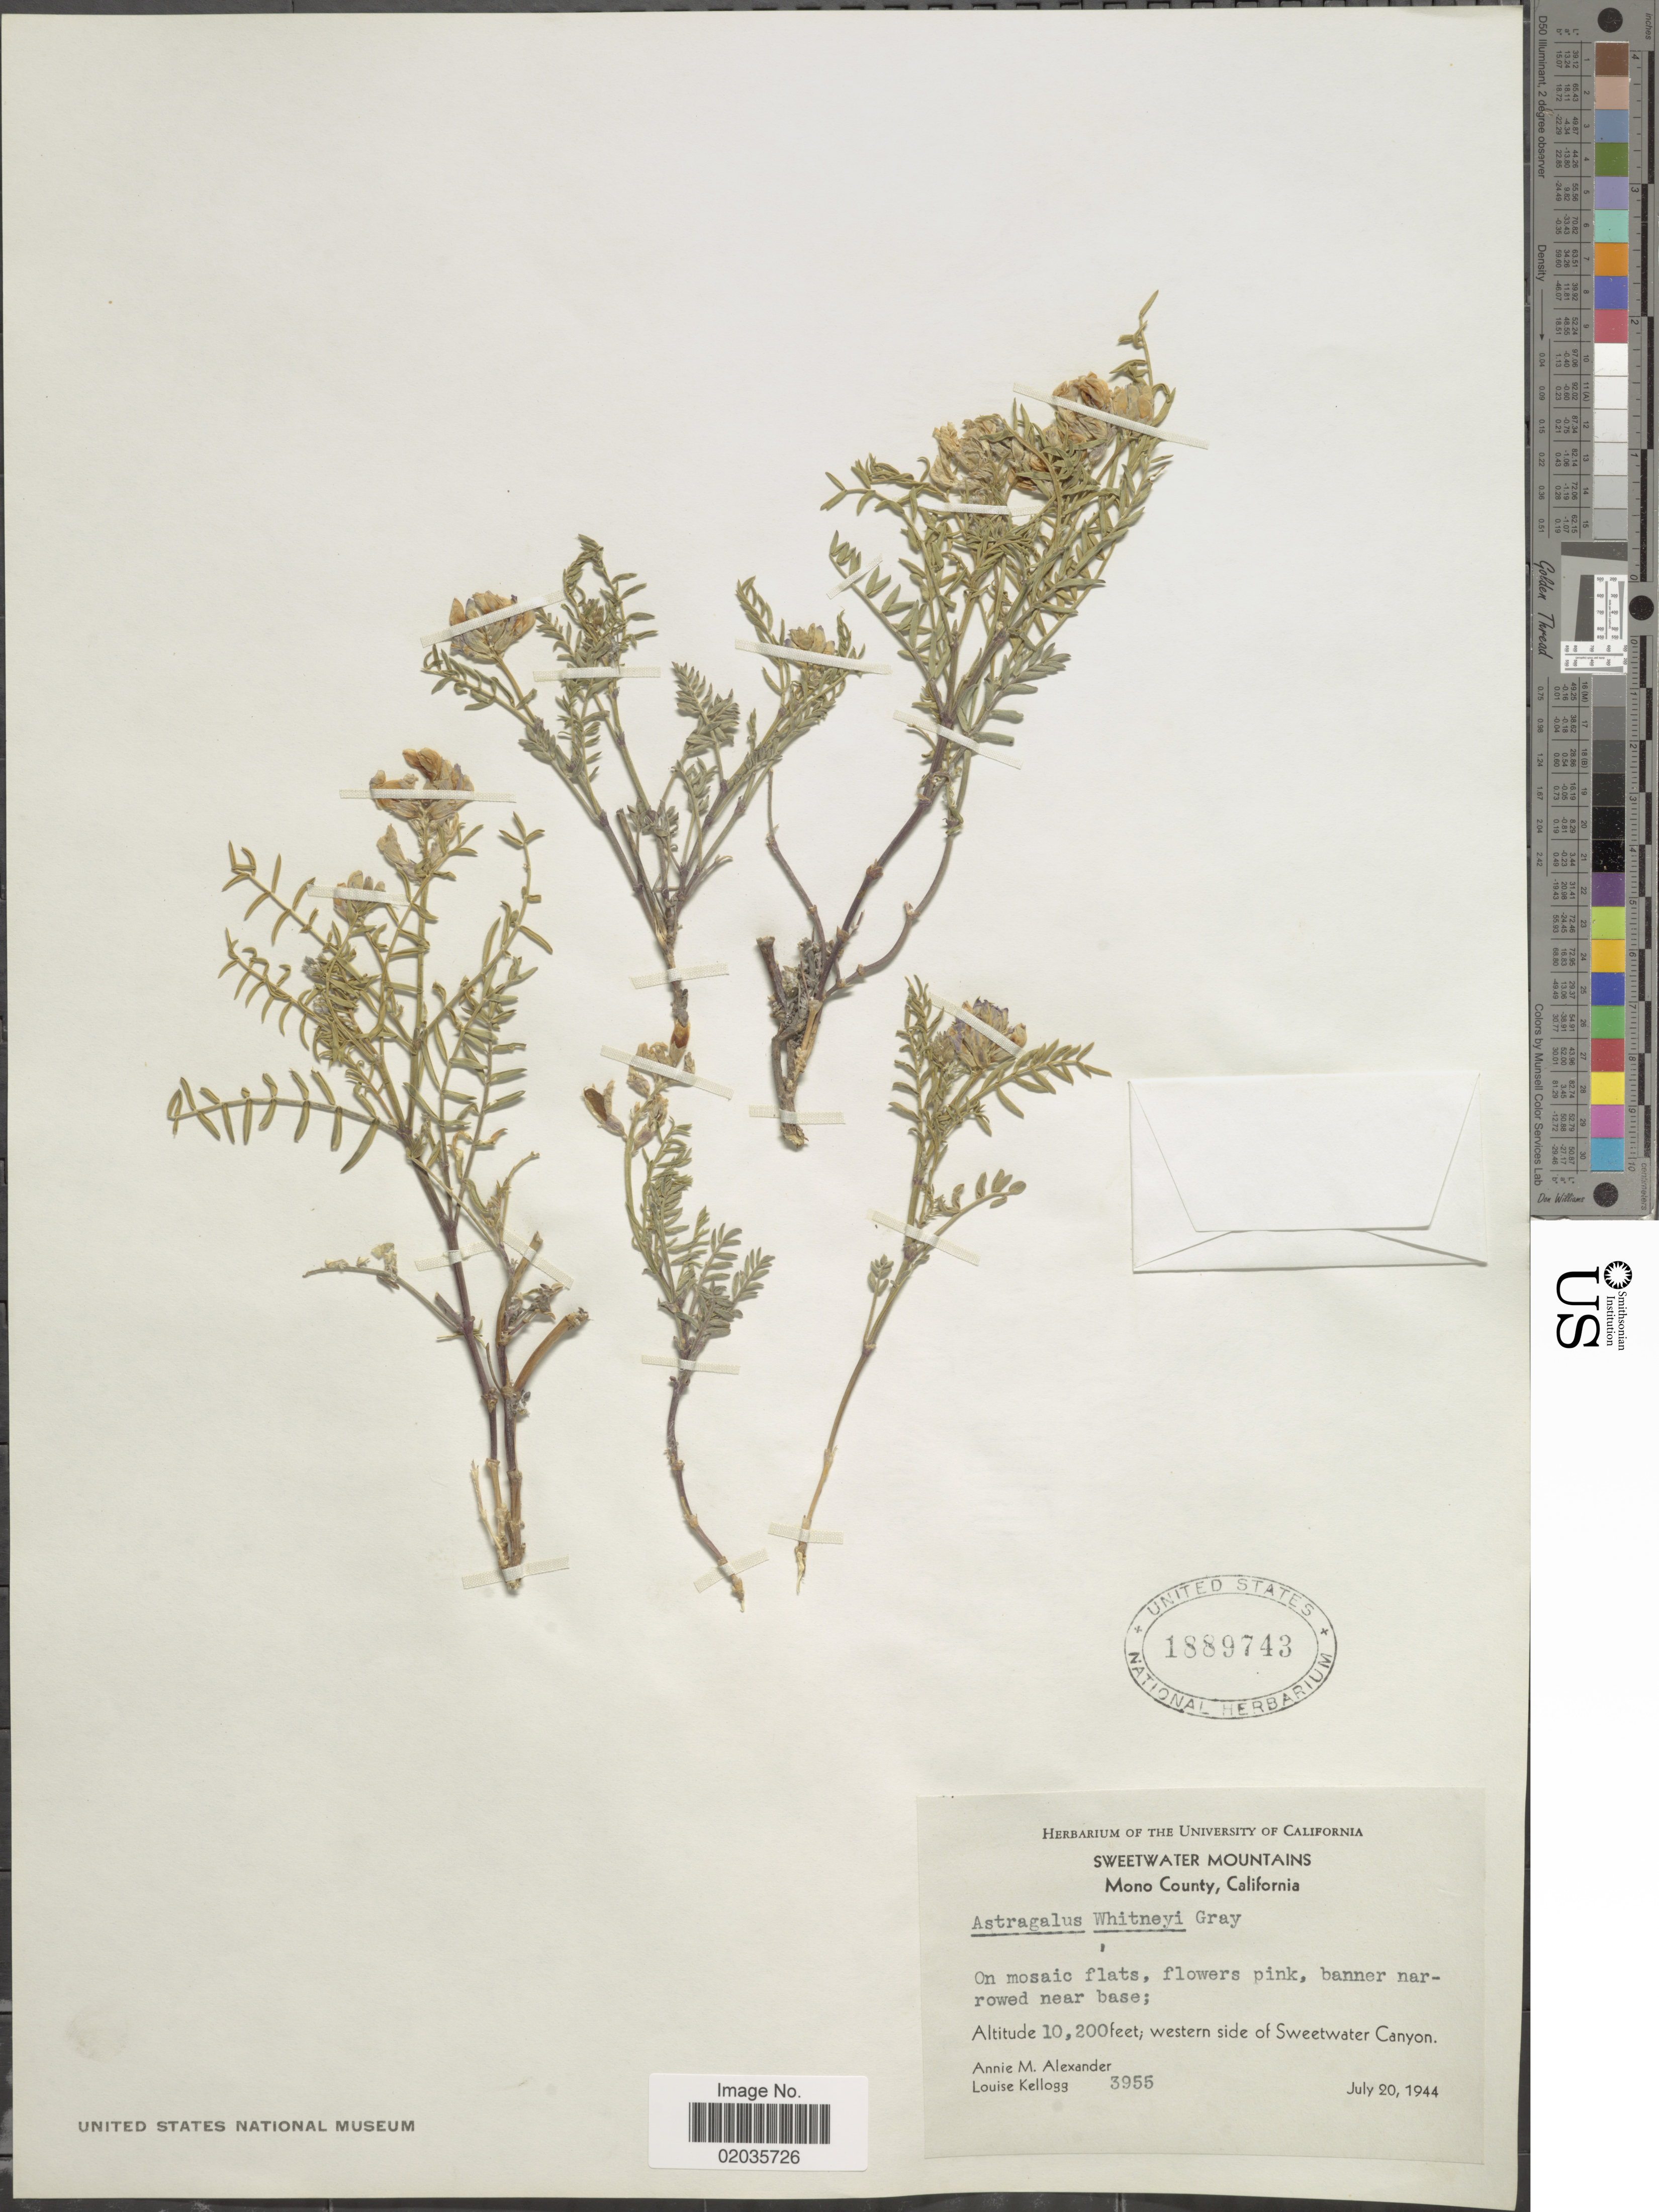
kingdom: Plantae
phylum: Tracheophyta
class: Magnoliopsida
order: Fabales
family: Fabaceae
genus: Astragalus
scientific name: Astragalus whitneyi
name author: A. Gray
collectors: A. M. Alexander & L. Kellogg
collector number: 3955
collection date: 1944-07-20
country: United States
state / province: California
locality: Sweetwater Mountains, banner narrowed near base; western side of Sweetwater Canyon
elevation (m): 3109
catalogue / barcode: US 1889743